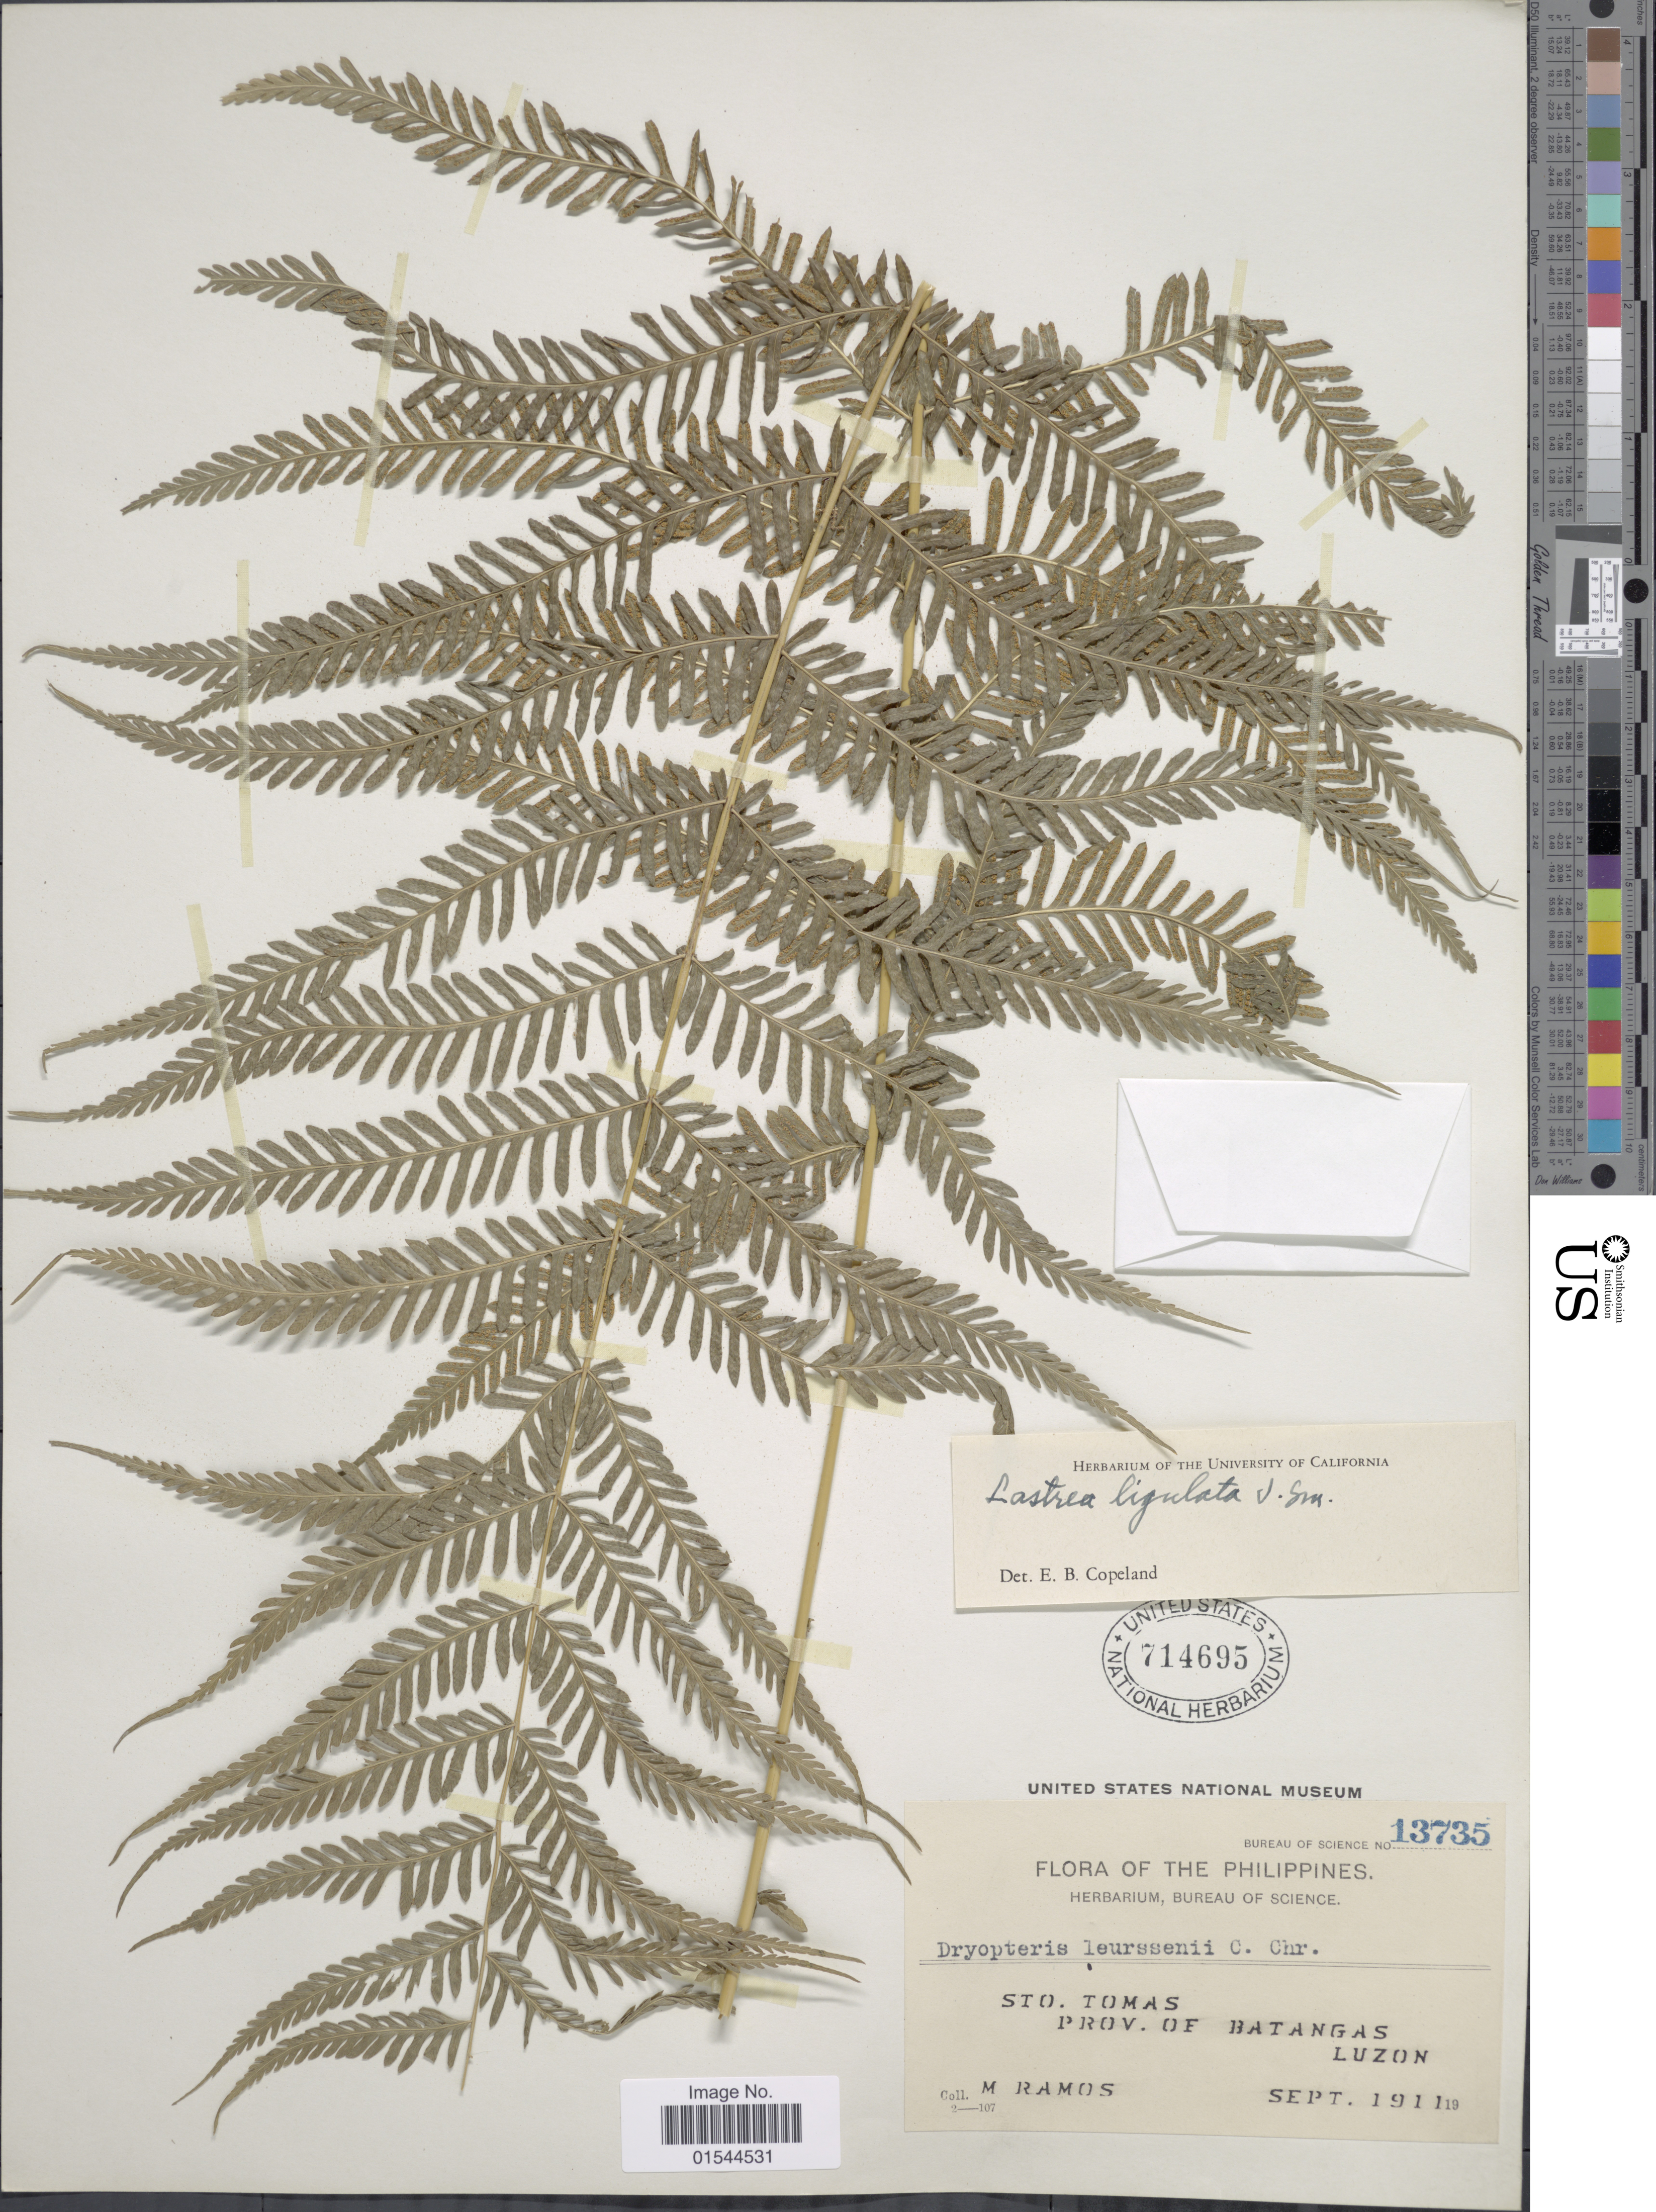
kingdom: Plantae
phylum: Tracheophyta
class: Polypodiopsida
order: Polypodiales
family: Thelypteridaceae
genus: Pneumatopteris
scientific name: Pneumatopteris ligulata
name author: (C. Presl) Holttum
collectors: M. Ramos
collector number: Bureau of Science 13735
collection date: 1911-09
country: Philippines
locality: Sto. Tomas, Prov. of Batangas, Luzon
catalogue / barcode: US 714695